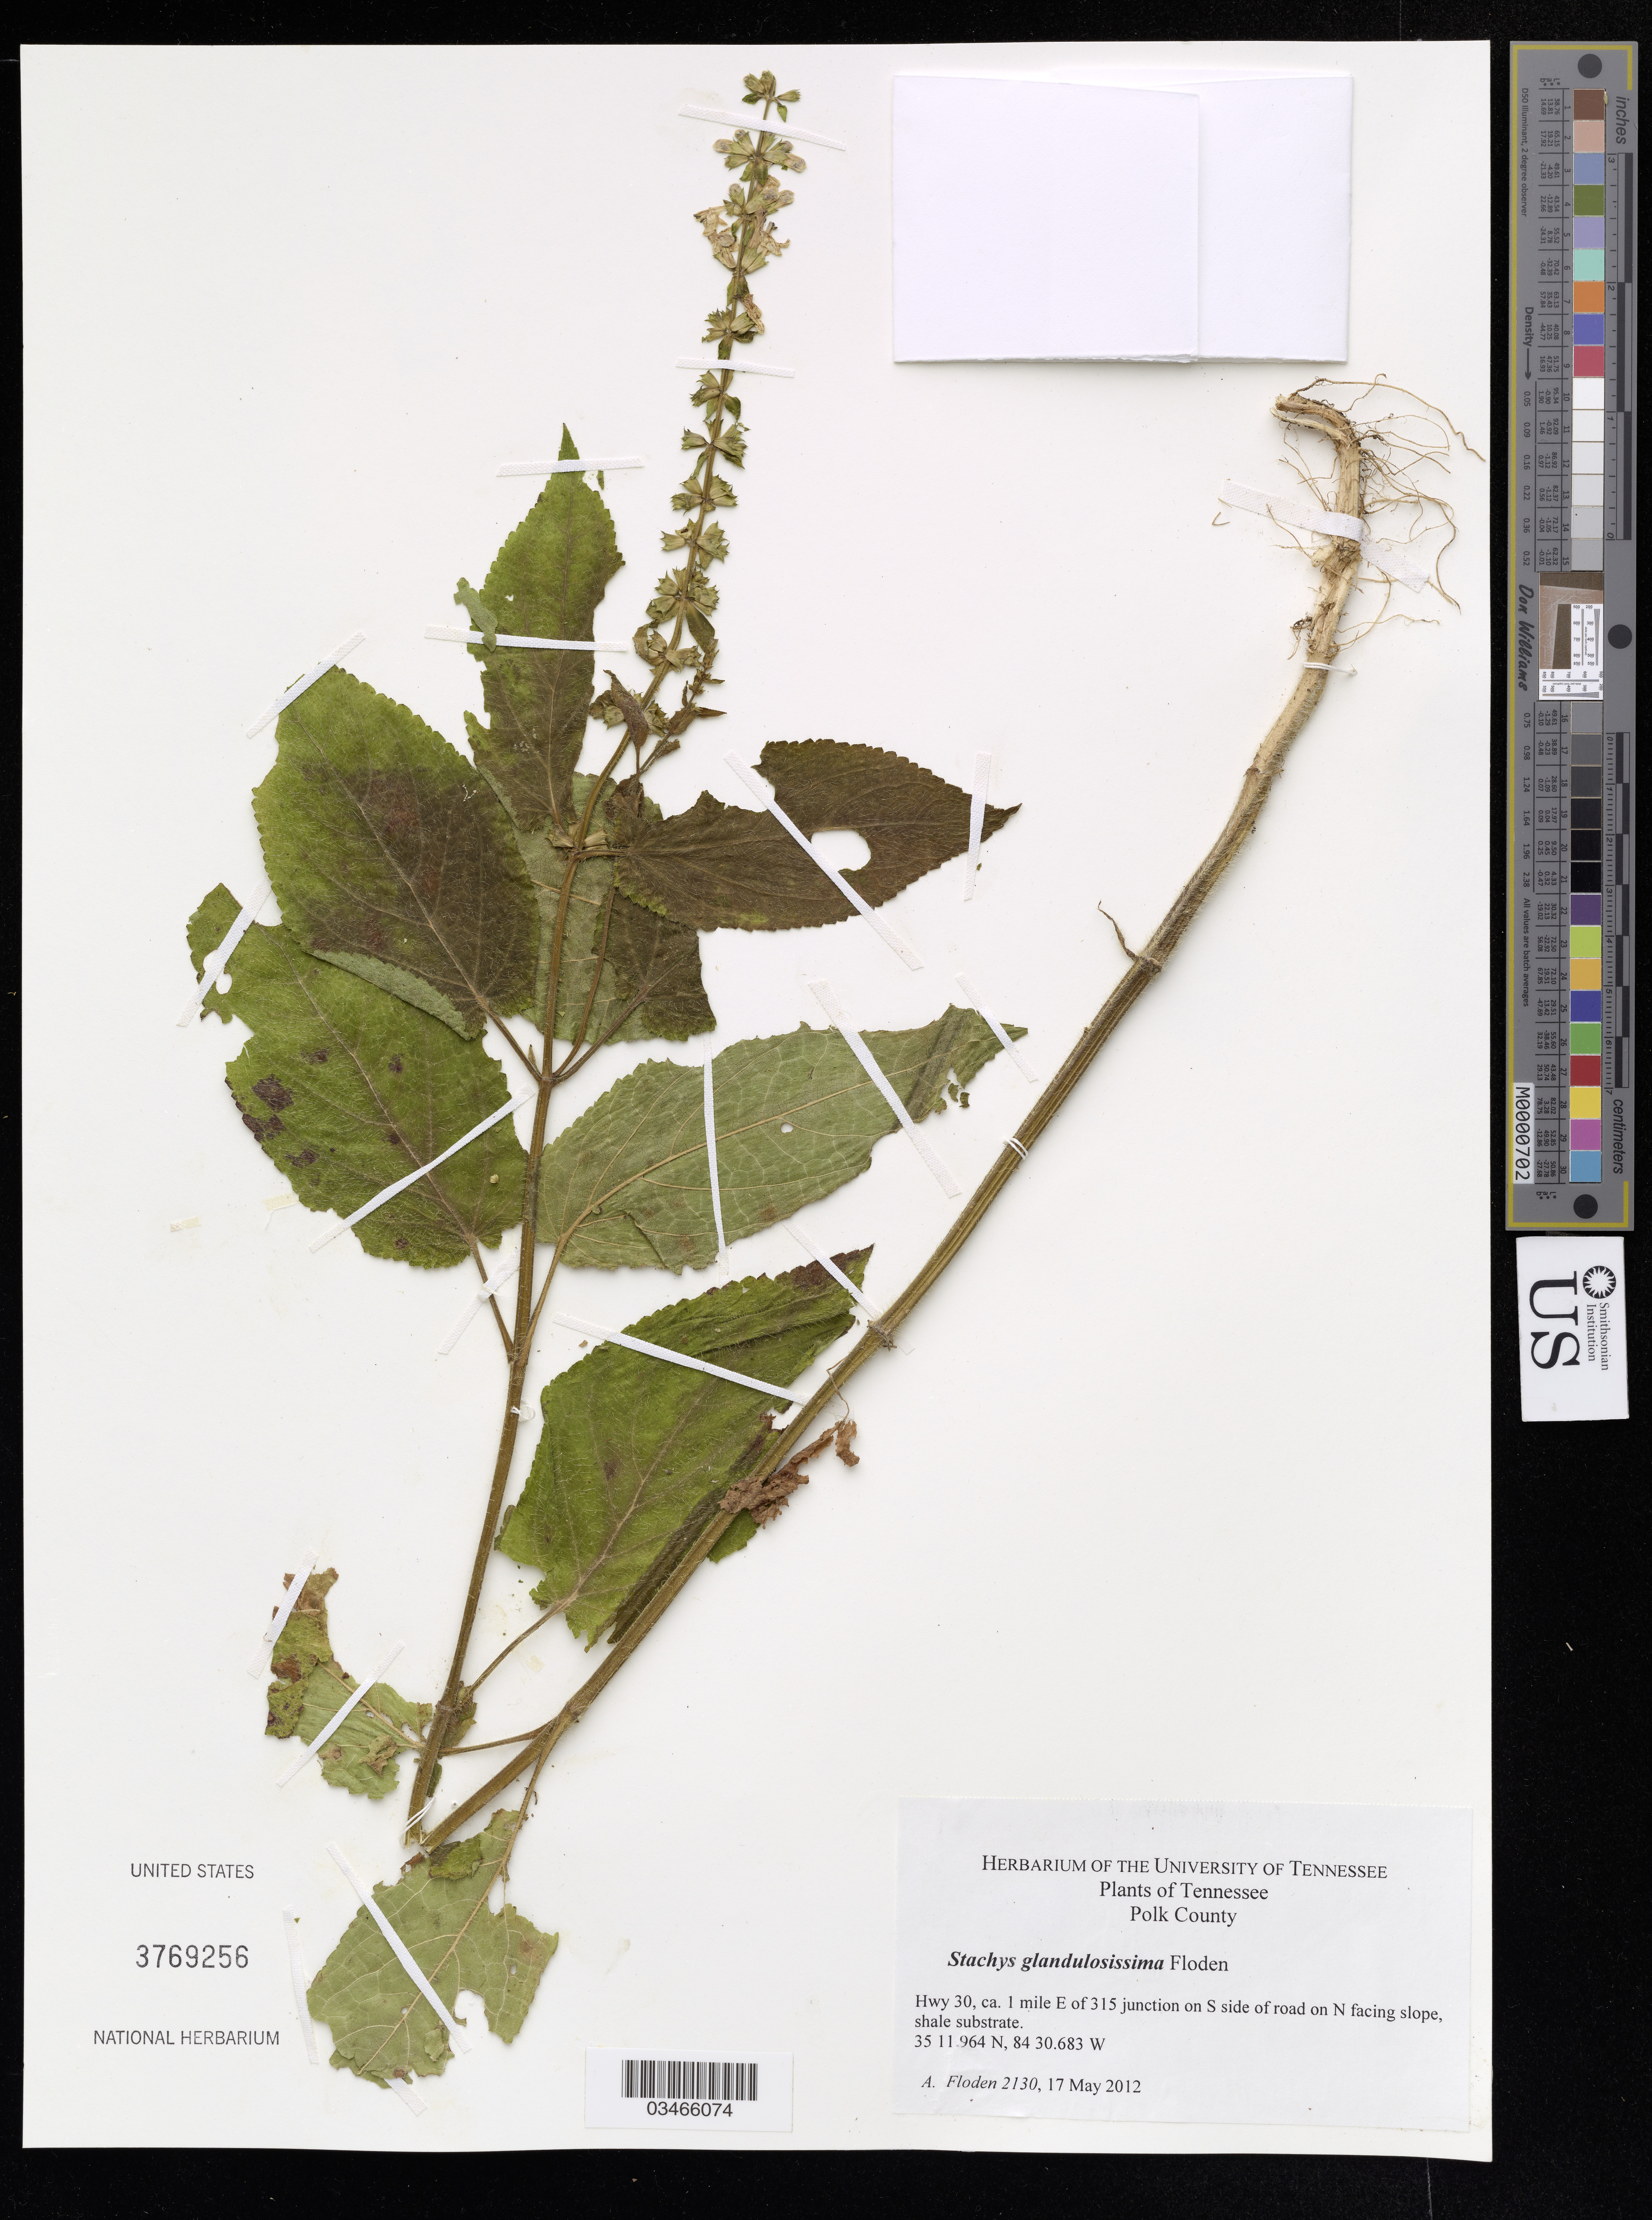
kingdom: Plantae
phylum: Tracheophyta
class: Magnoliopsida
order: Lamiales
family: Lamiaceae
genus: Stachys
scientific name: Stachys glandulosissima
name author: Floden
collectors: A. Floden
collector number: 2130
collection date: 2012-05-17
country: United States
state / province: Tennessee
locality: Polk County. Hwy 30, ca. 1 mile E of 315 junction on S side of road on N facing slope, shale substrate.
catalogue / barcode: US 3769256